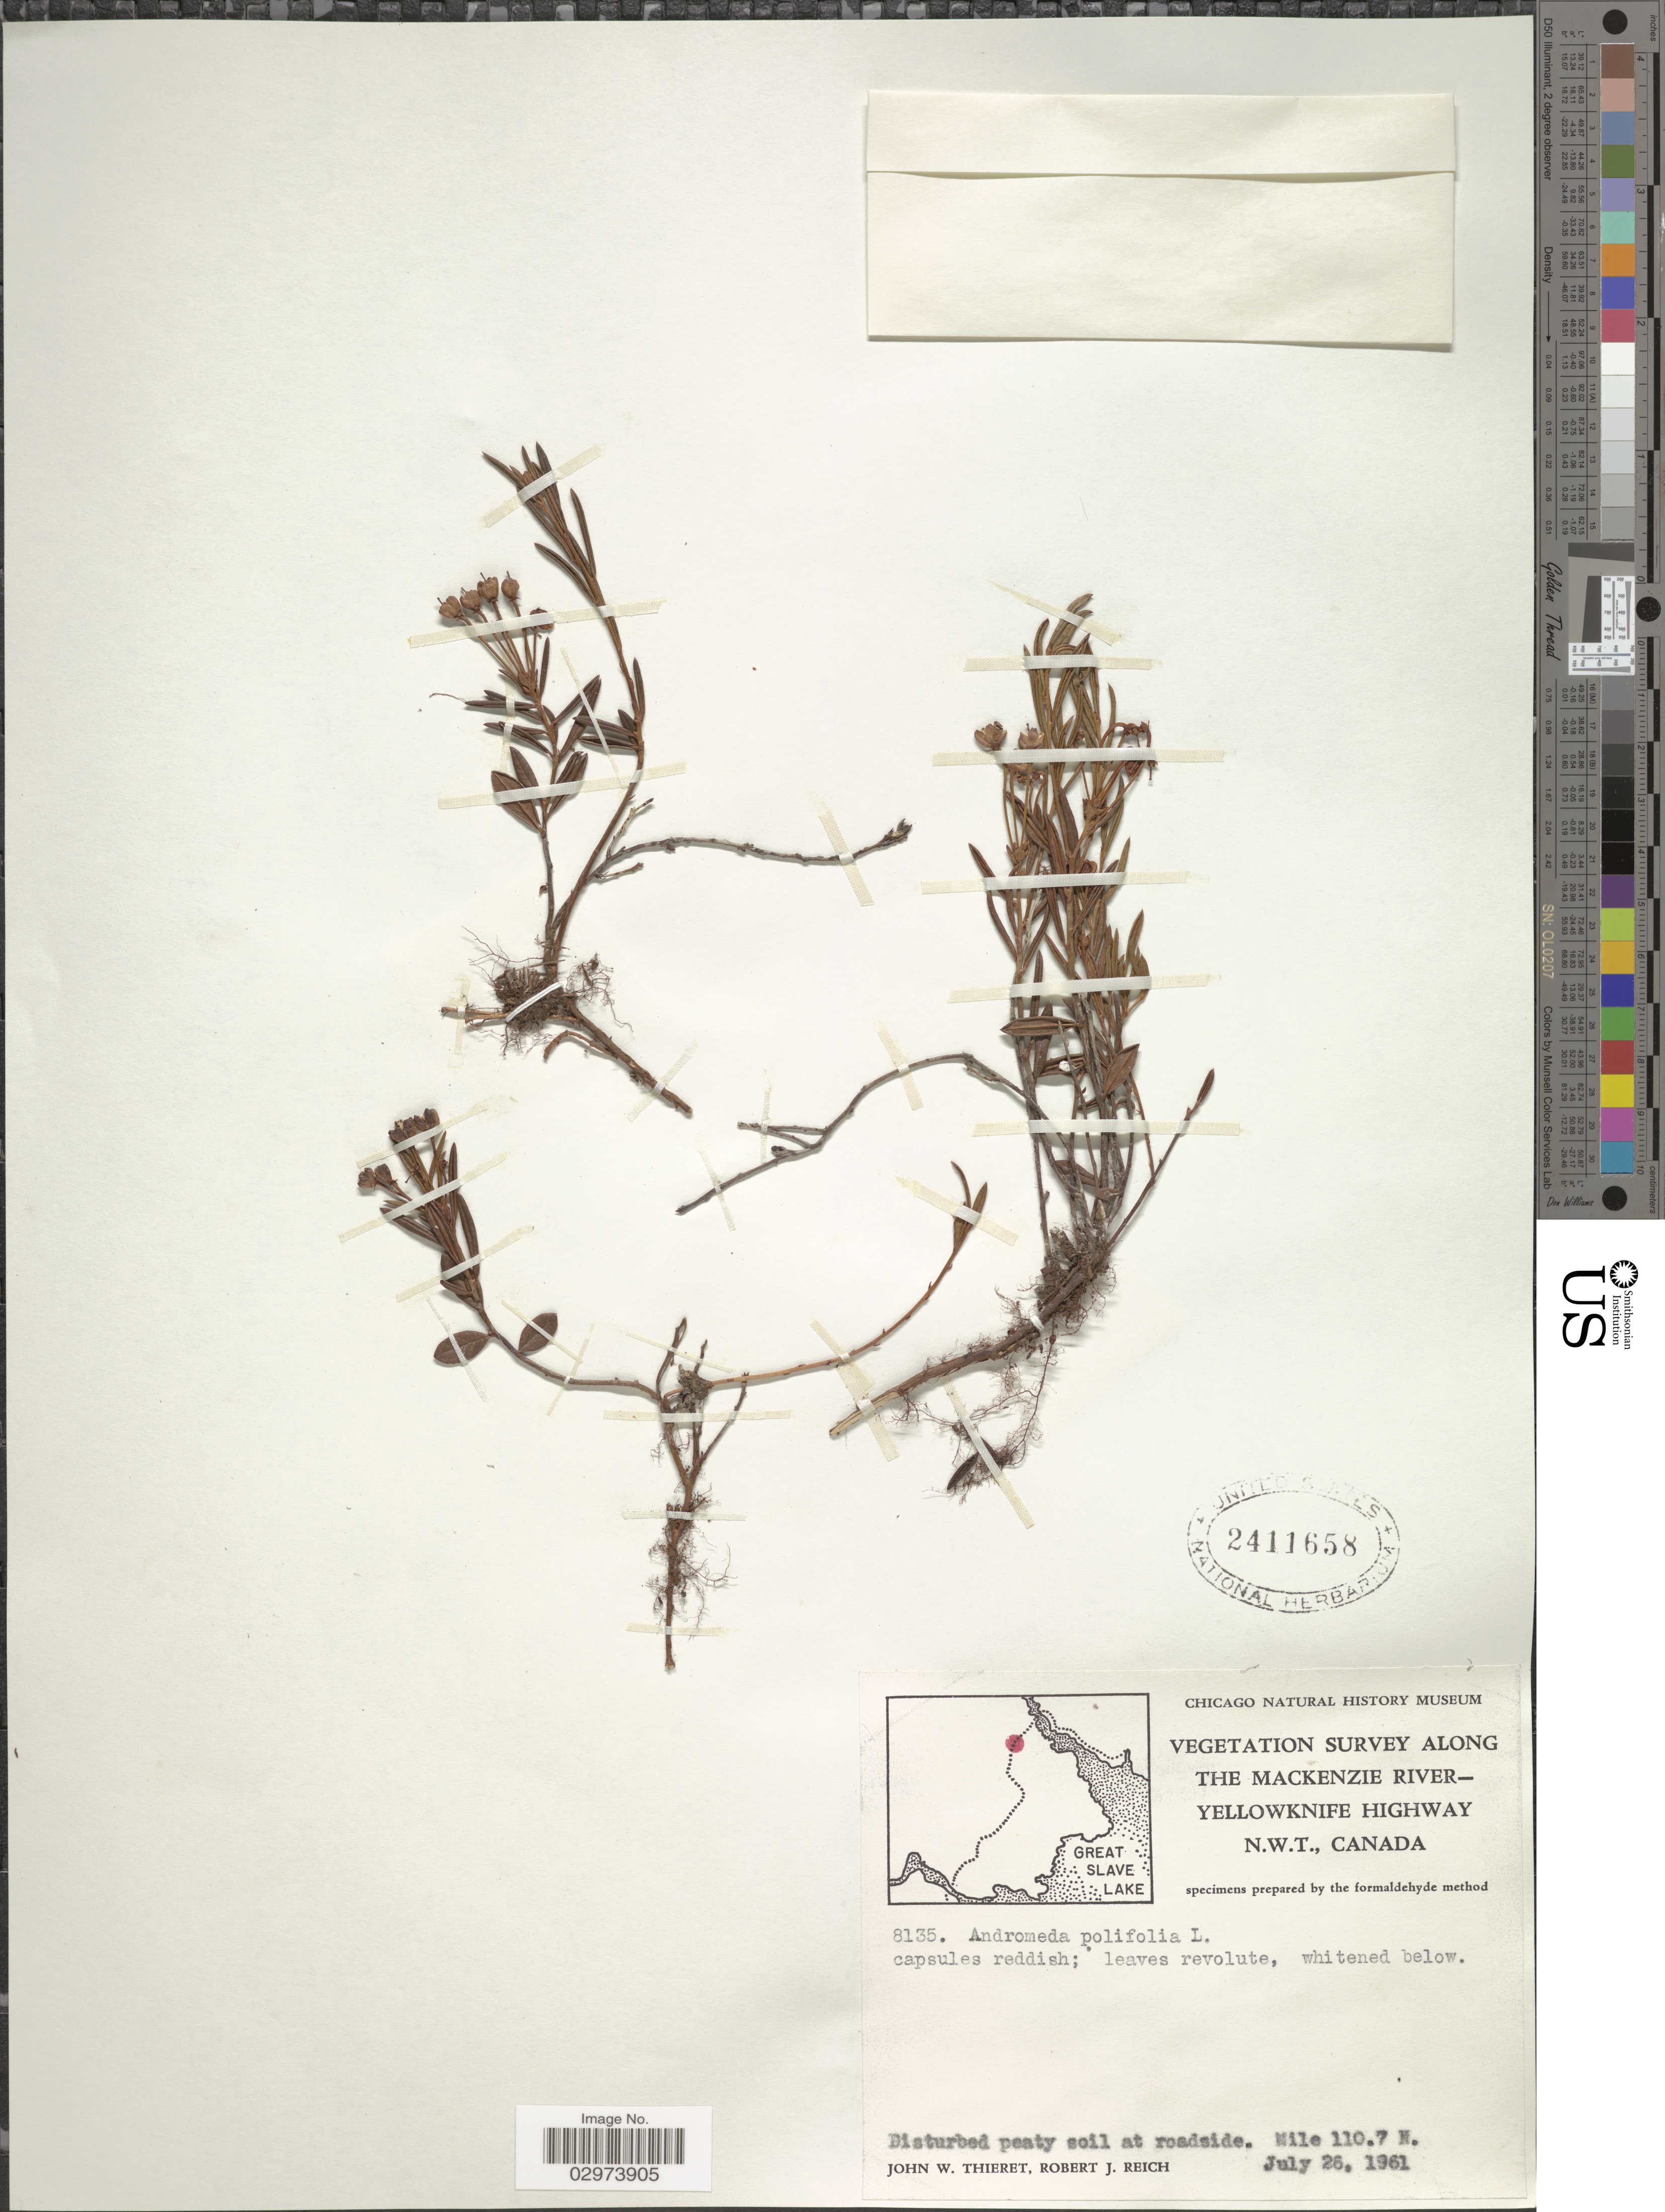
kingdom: Plantae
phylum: Tracheophyta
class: Magnoliopsida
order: Ericales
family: Ericaceae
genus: Andromeda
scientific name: Andromeda polifolia var. latifolia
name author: Aiton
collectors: J. W. Thieret & R. Reich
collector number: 8135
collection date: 1961-07-26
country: Canada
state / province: Northwest Territories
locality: Vegetation Survey along the Mackenzie River-Yellowknife Highway. N.W.T. Disturbed peaty soil at roadside. Mile 110-7 N.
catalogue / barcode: US 2411658